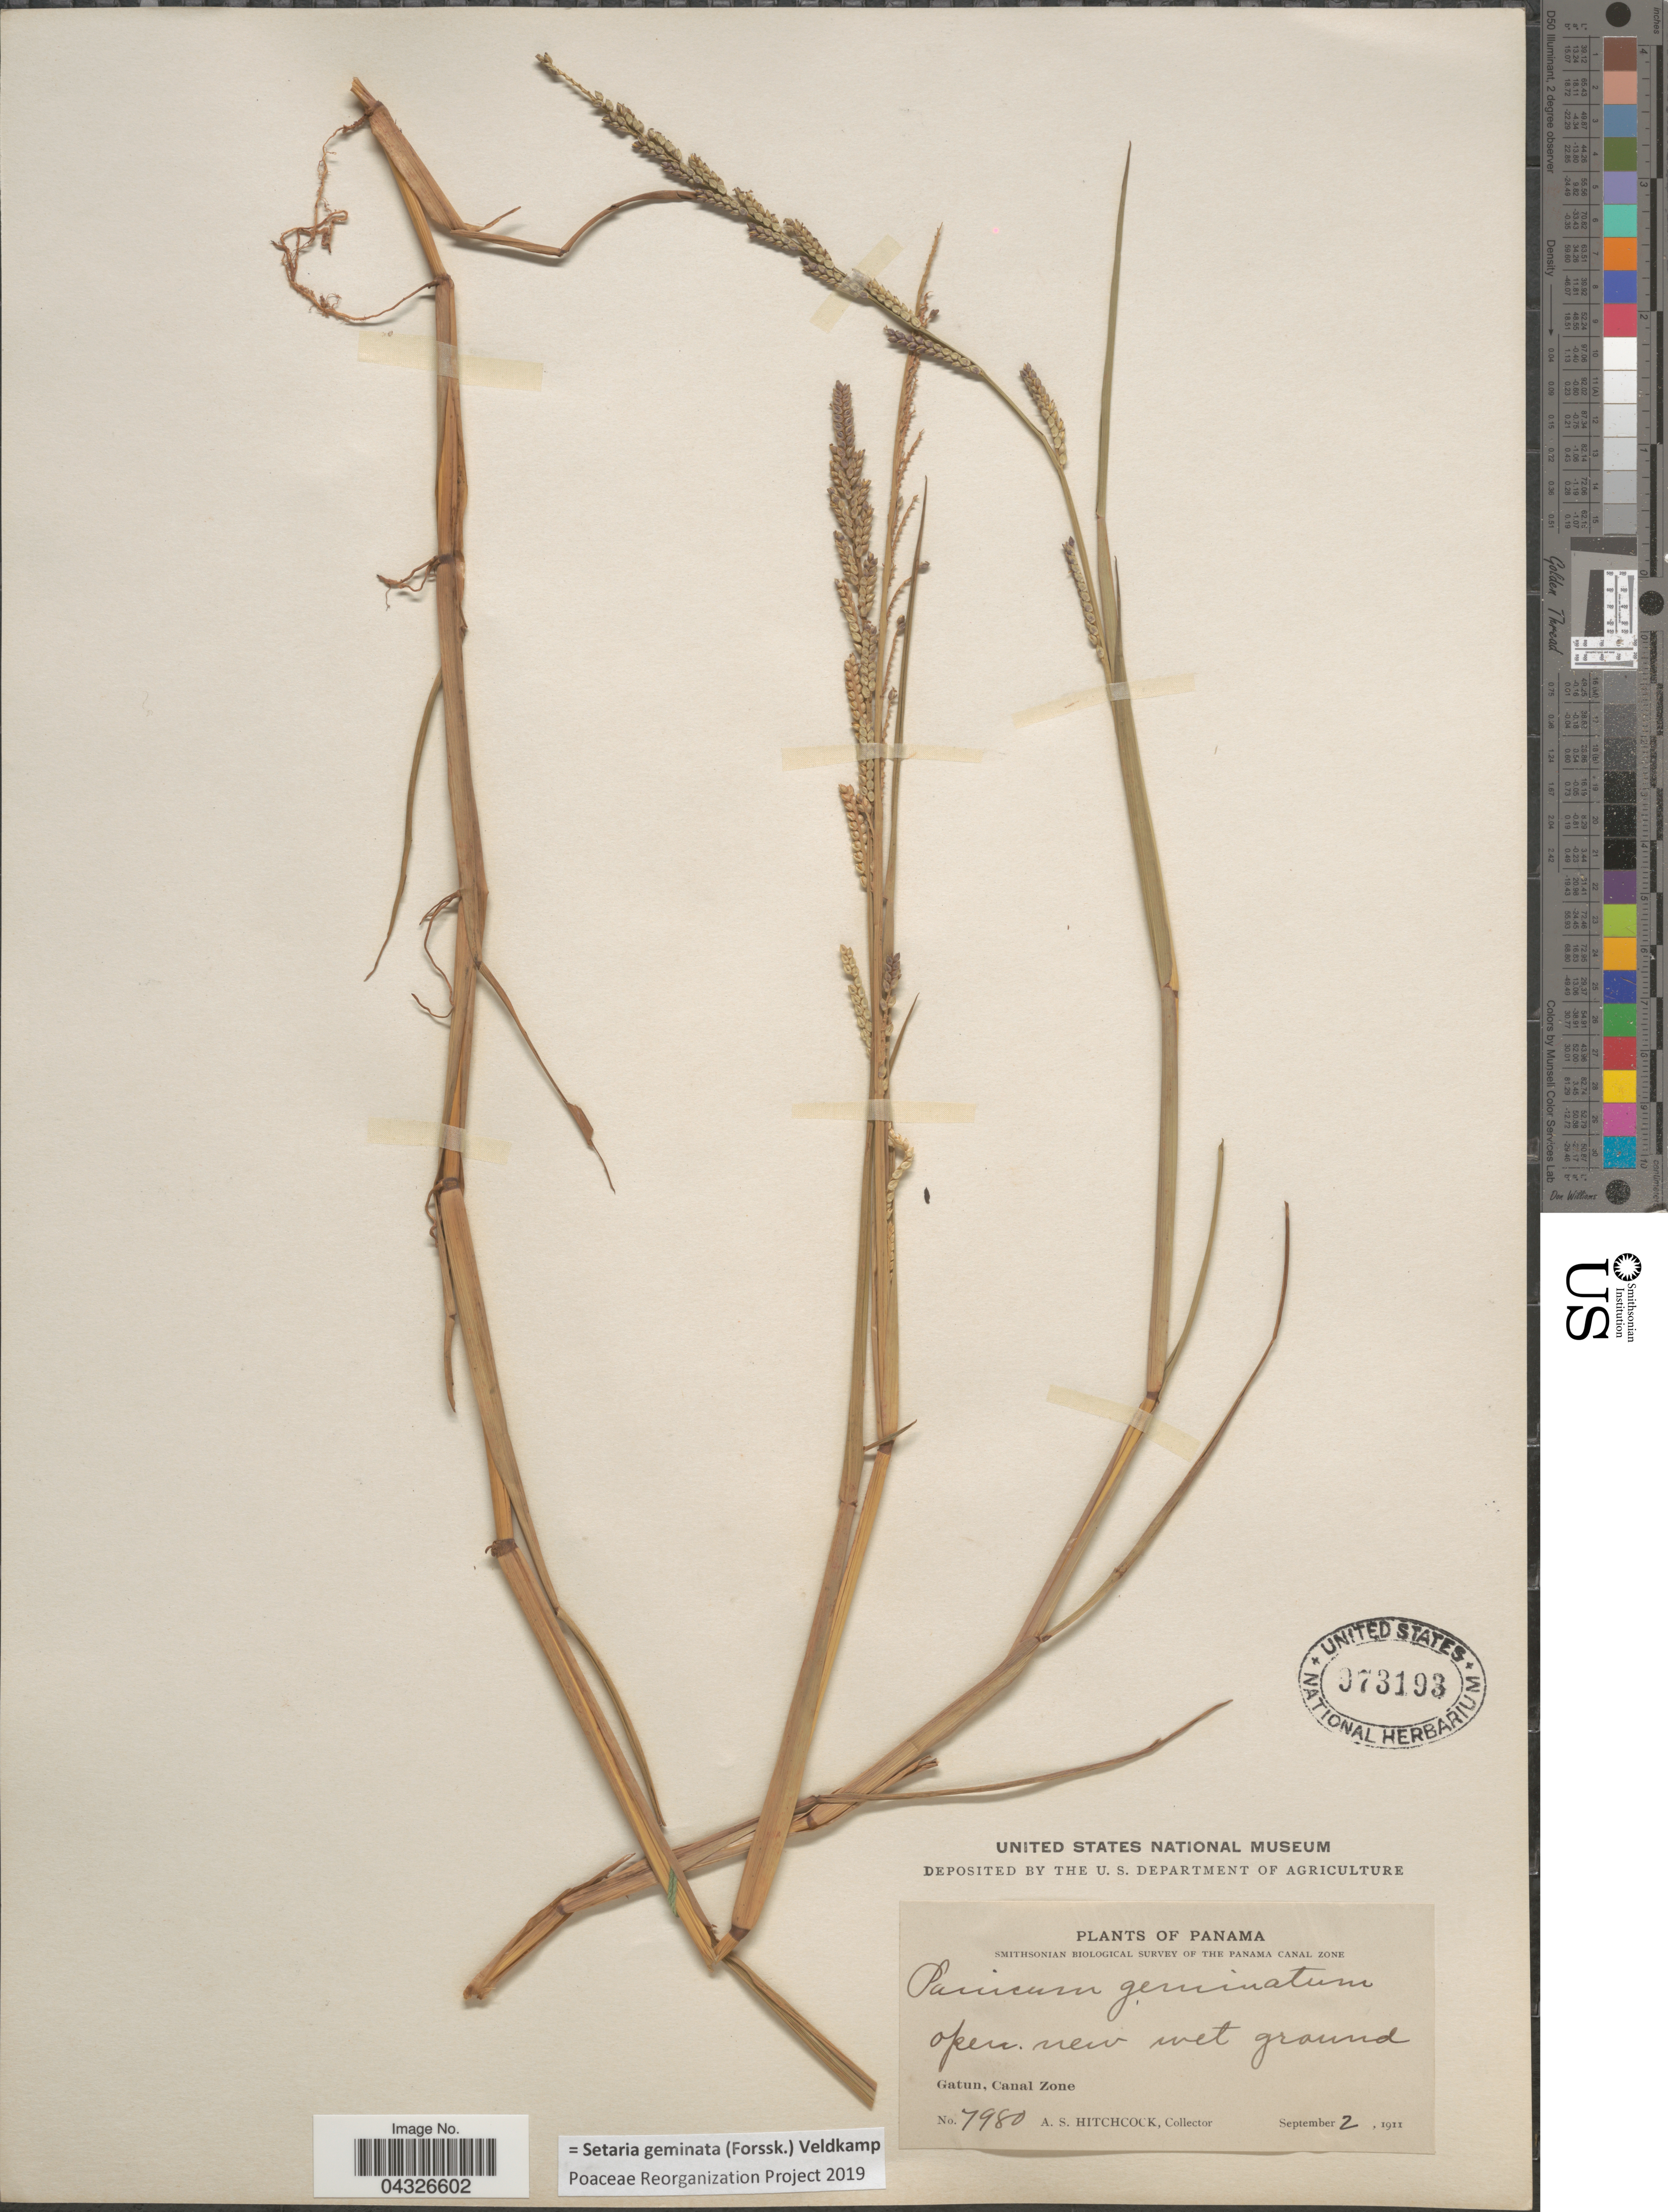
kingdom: Plantae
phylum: Tracheophyta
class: Liliopsida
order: Poales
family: Poaceae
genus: Setaria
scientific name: Setaria geminata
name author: (Forssk.) Veldkamp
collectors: A. S. Hitchcock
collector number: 7980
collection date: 1911-09-02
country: Panama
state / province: Colón / Panamá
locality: Smithsonian Biological Survey of the Panama Canal Zone. Open new wet ground. Gatun, Canal Zone.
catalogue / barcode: US 973193